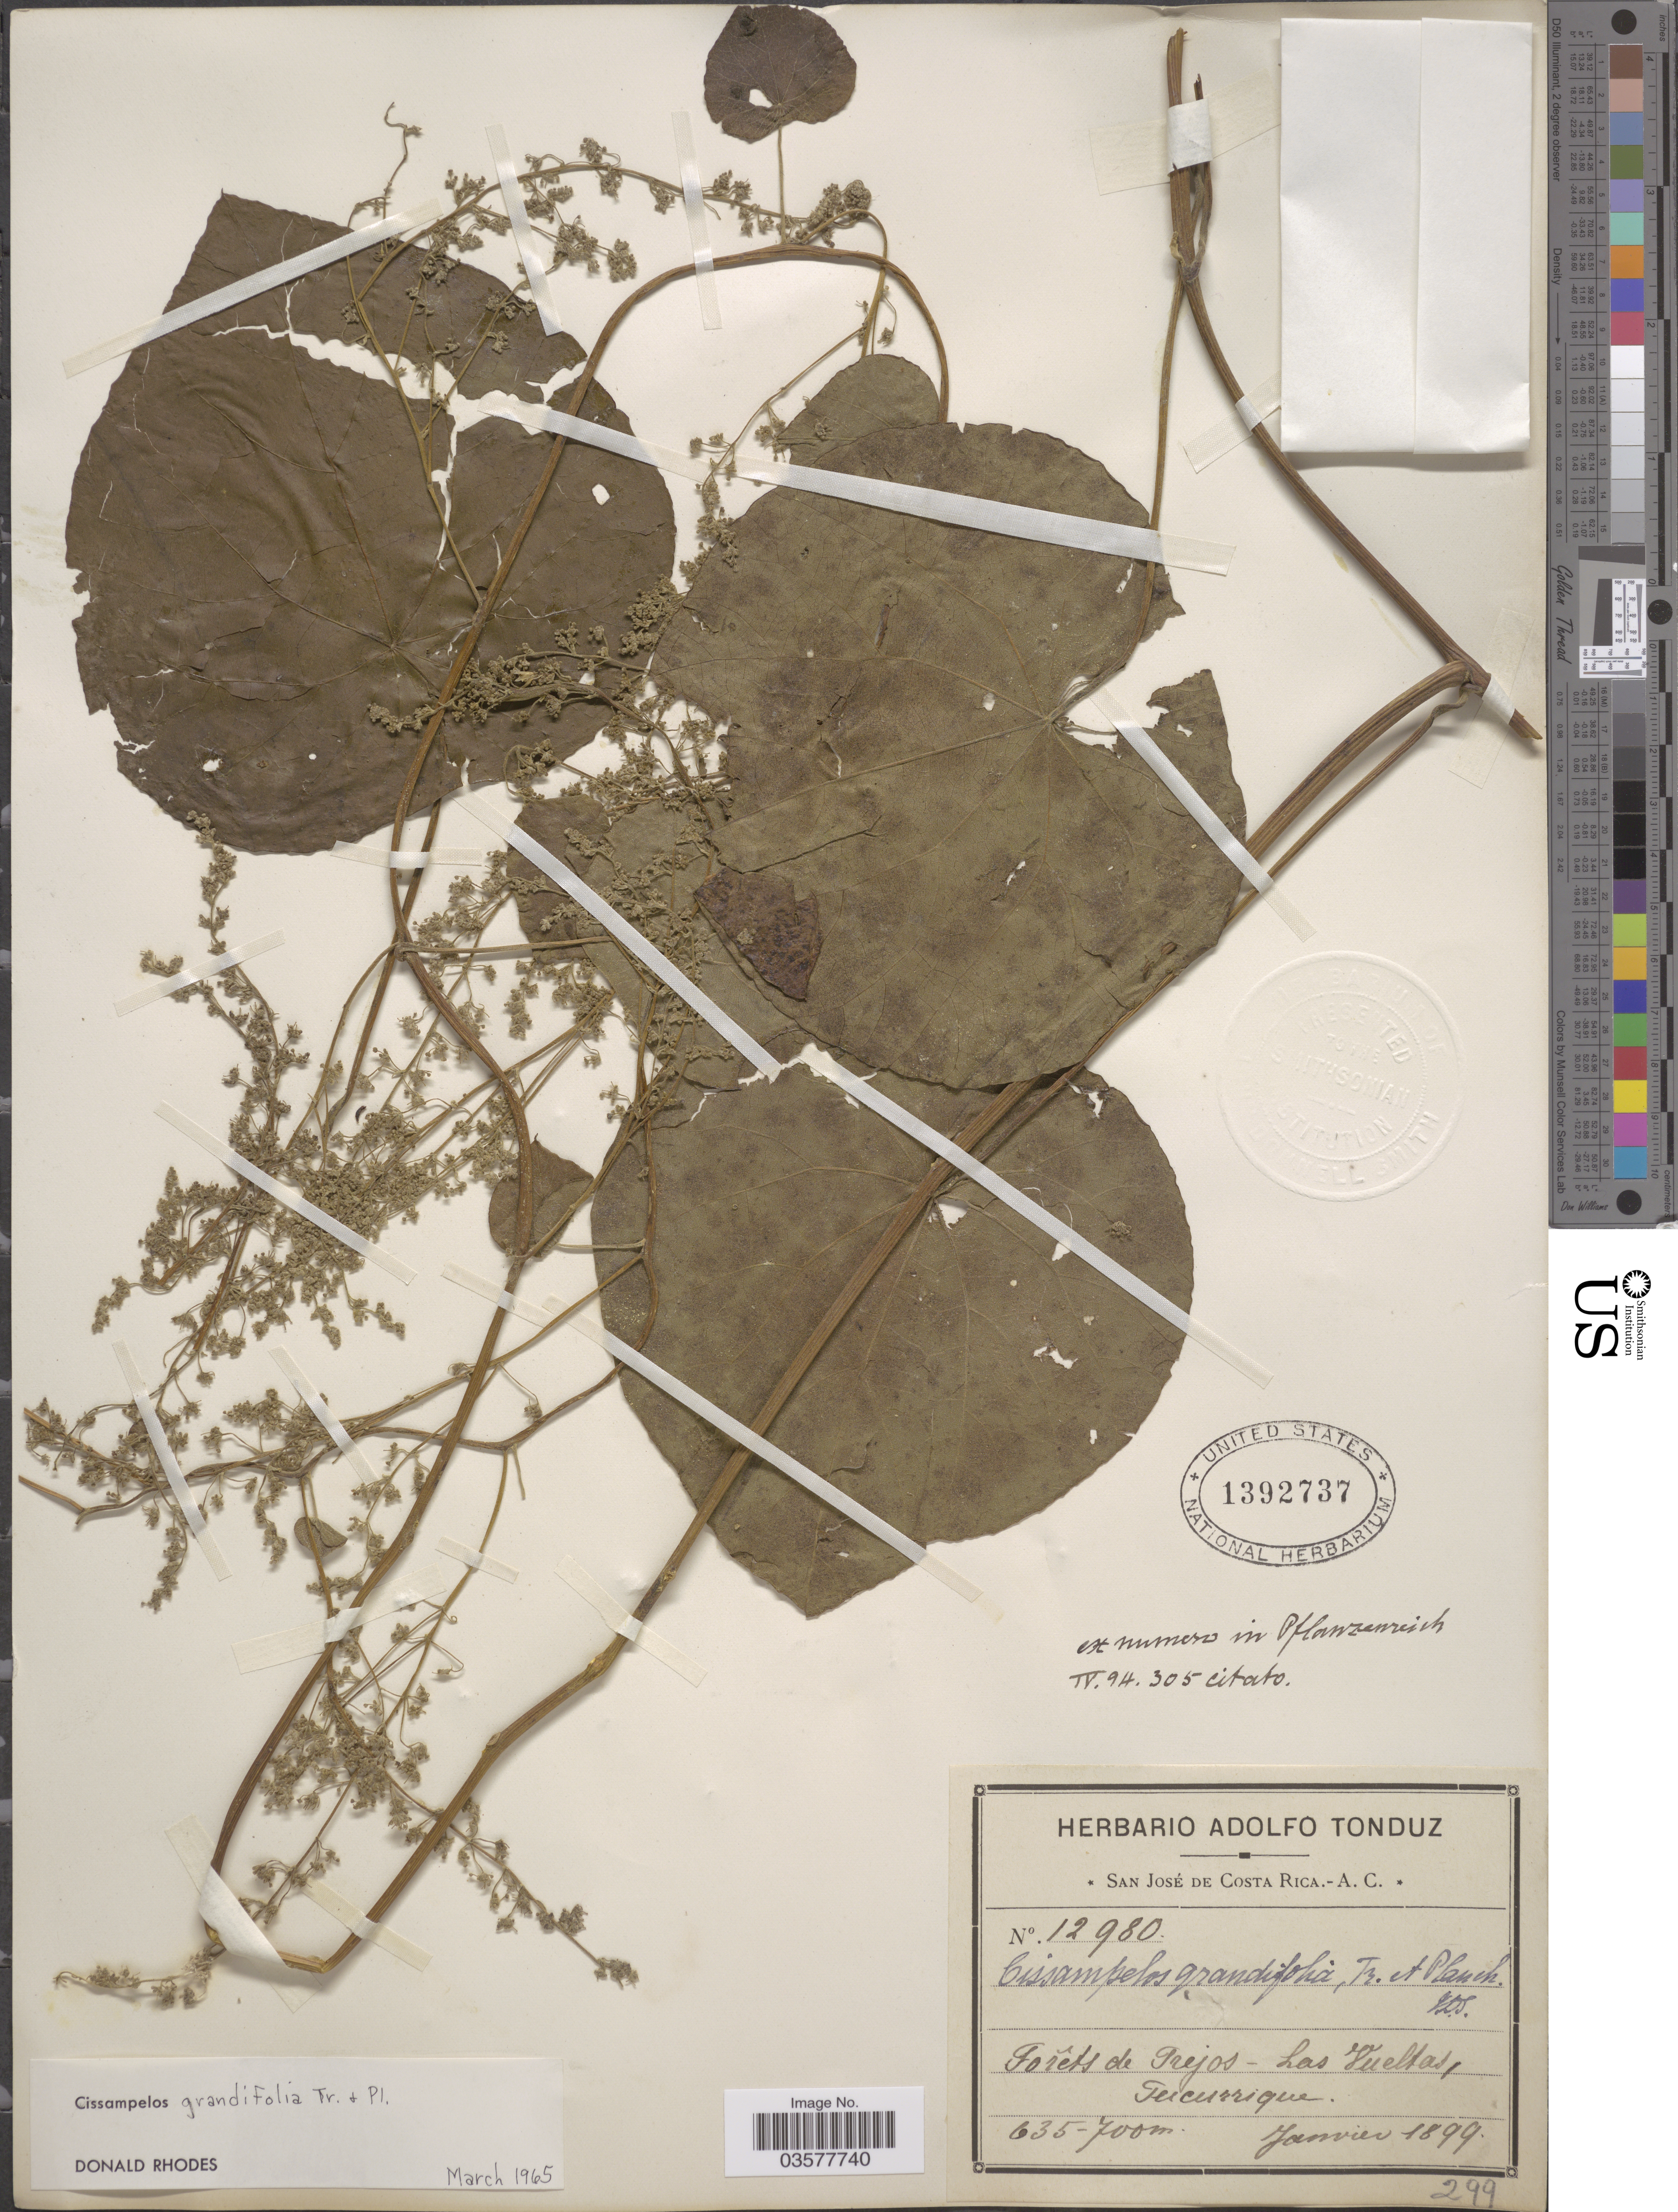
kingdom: Plantae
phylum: Tracheophyta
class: Magnoliopsida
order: Ranunculales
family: Menispermaceae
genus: Cissampelos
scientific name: Cissampelos grandifolia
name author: Triana & Planch.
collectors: ex Herb. Adolfo Tonduz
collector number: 12980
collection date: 1899-01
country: Costa Rica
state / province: San José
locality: Forêts de Trejos - Las Vueltas, Tucurrique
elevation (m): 635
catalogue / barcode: US 1392737